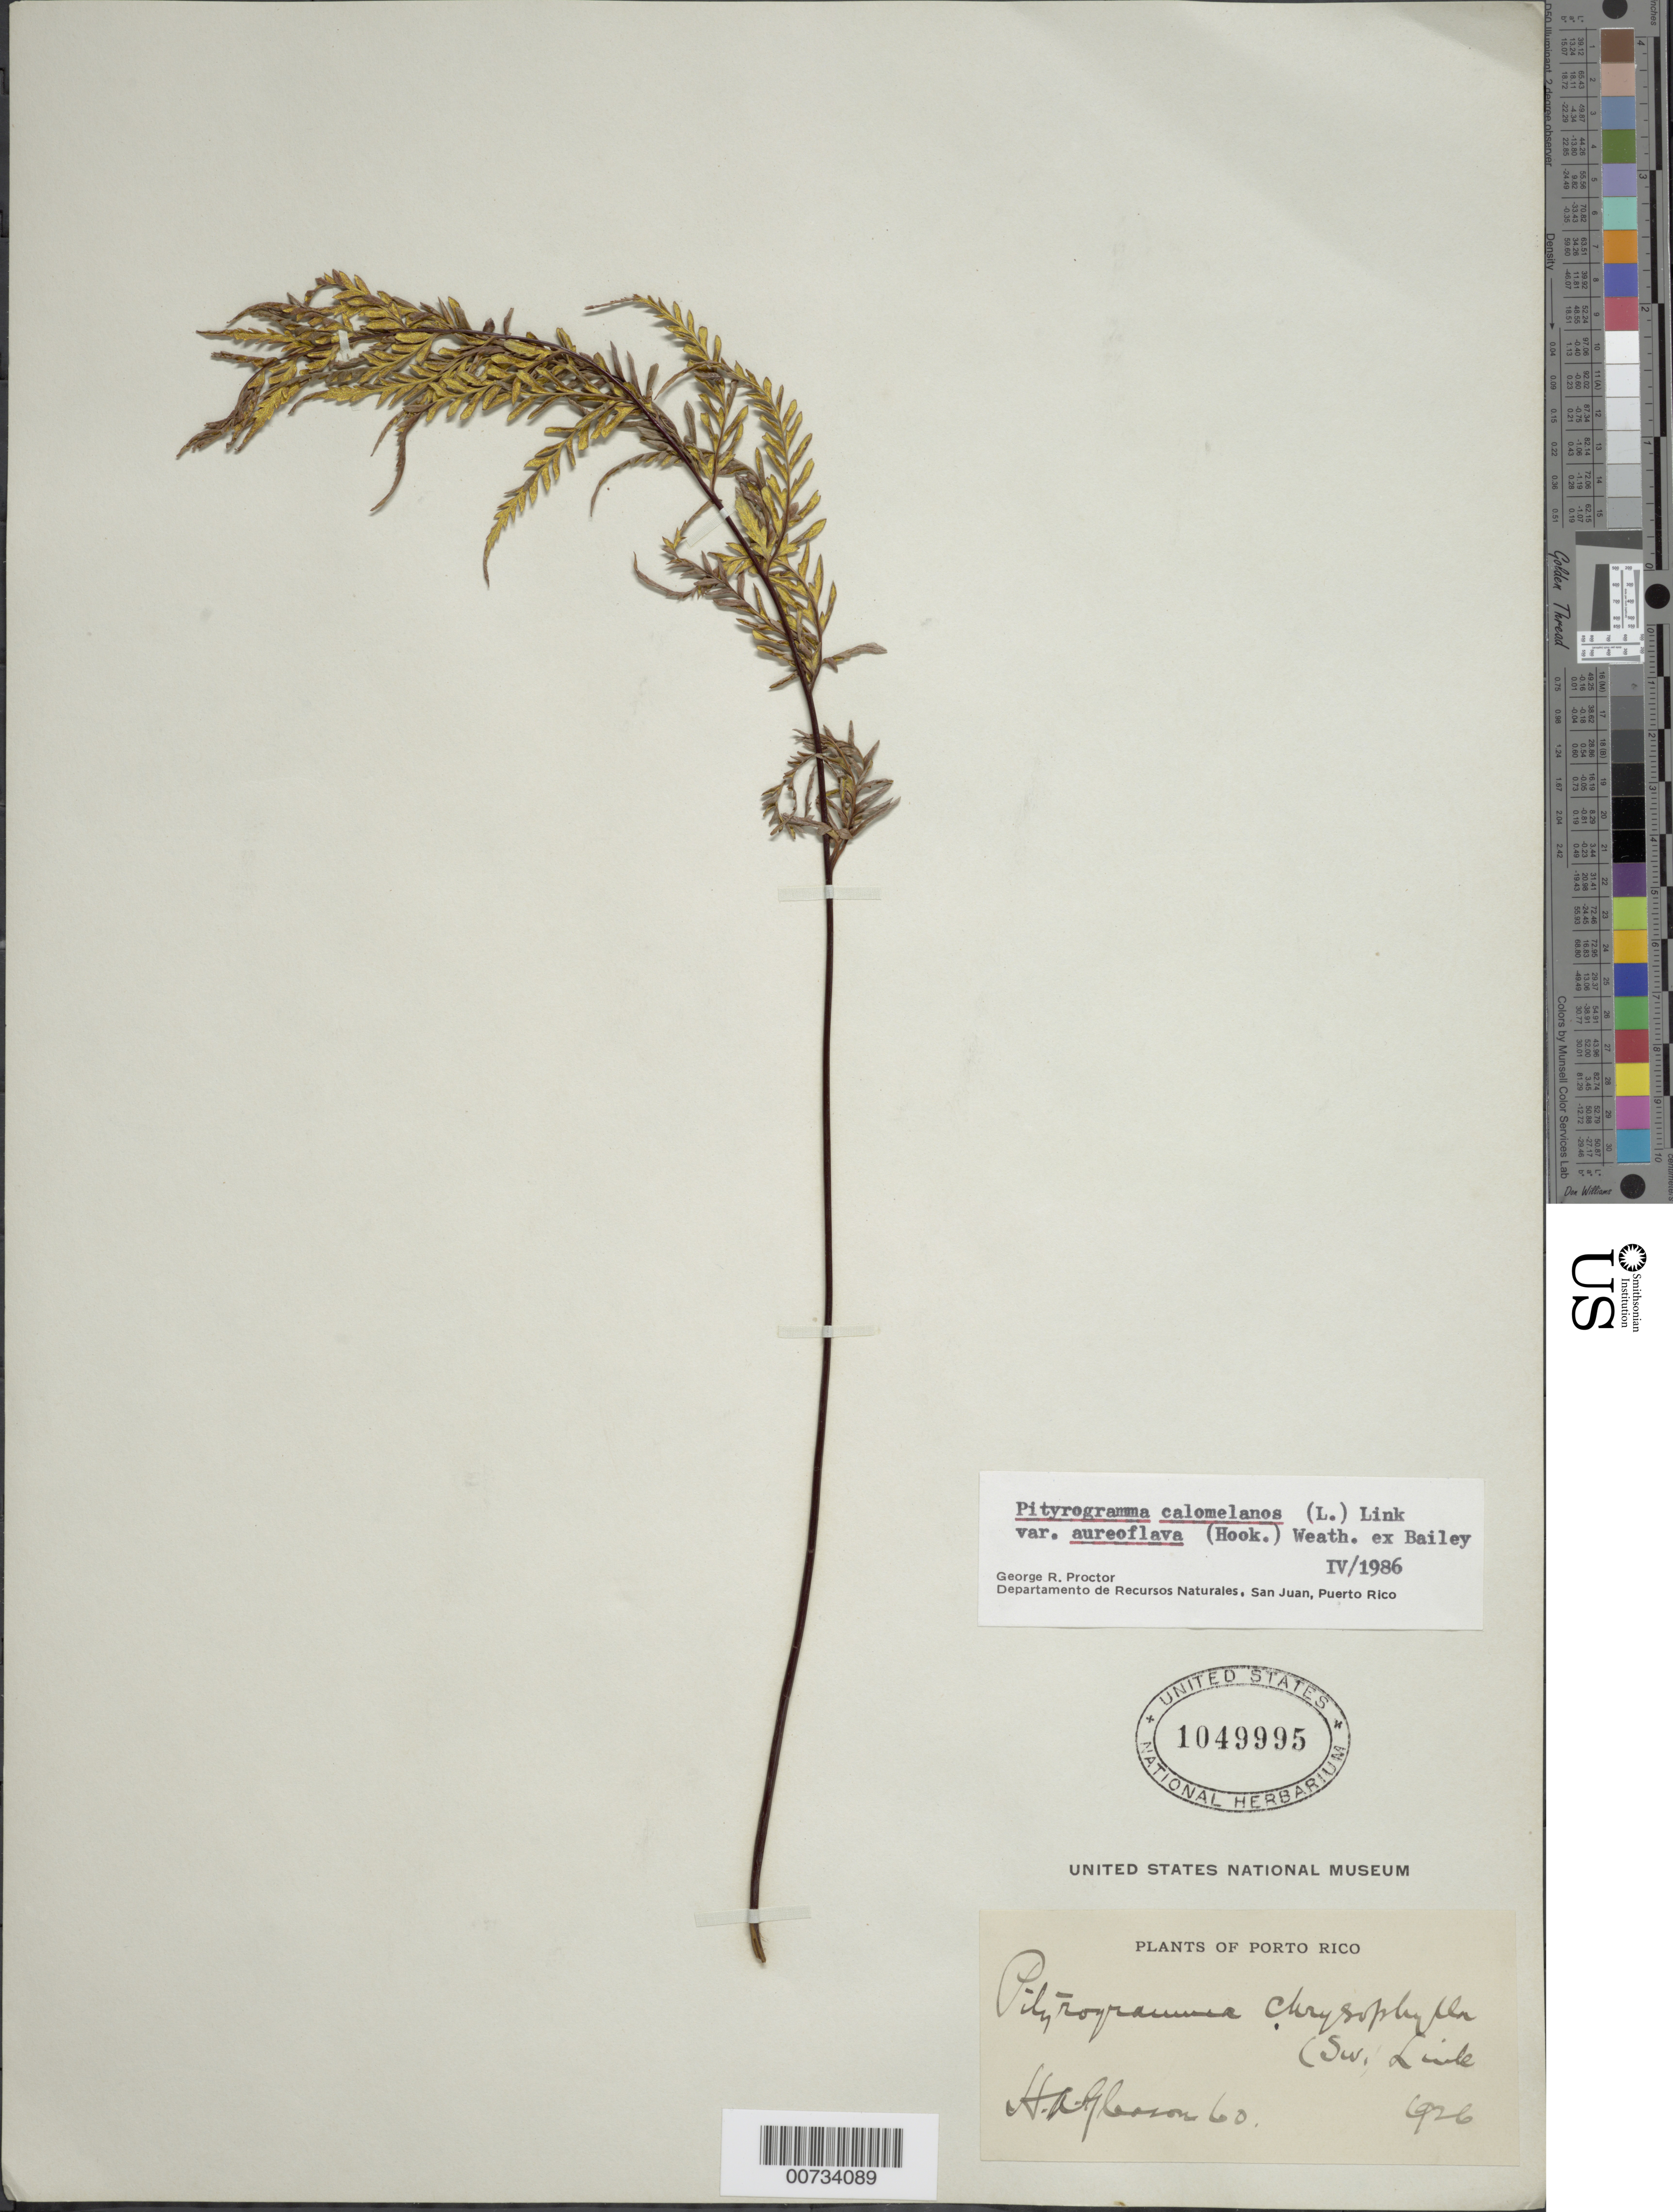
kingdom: Plantae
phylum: Tracheophyta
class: Polypodiopsida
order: Polypodiales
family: Pteridaceae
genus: Pityrogramma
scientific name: Pityrogramma calomelanos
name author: (L.) Link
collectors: H. A. Gleason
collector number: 60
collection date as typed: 1926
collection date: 1926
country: Puerto Rico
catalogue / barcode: US 1049995